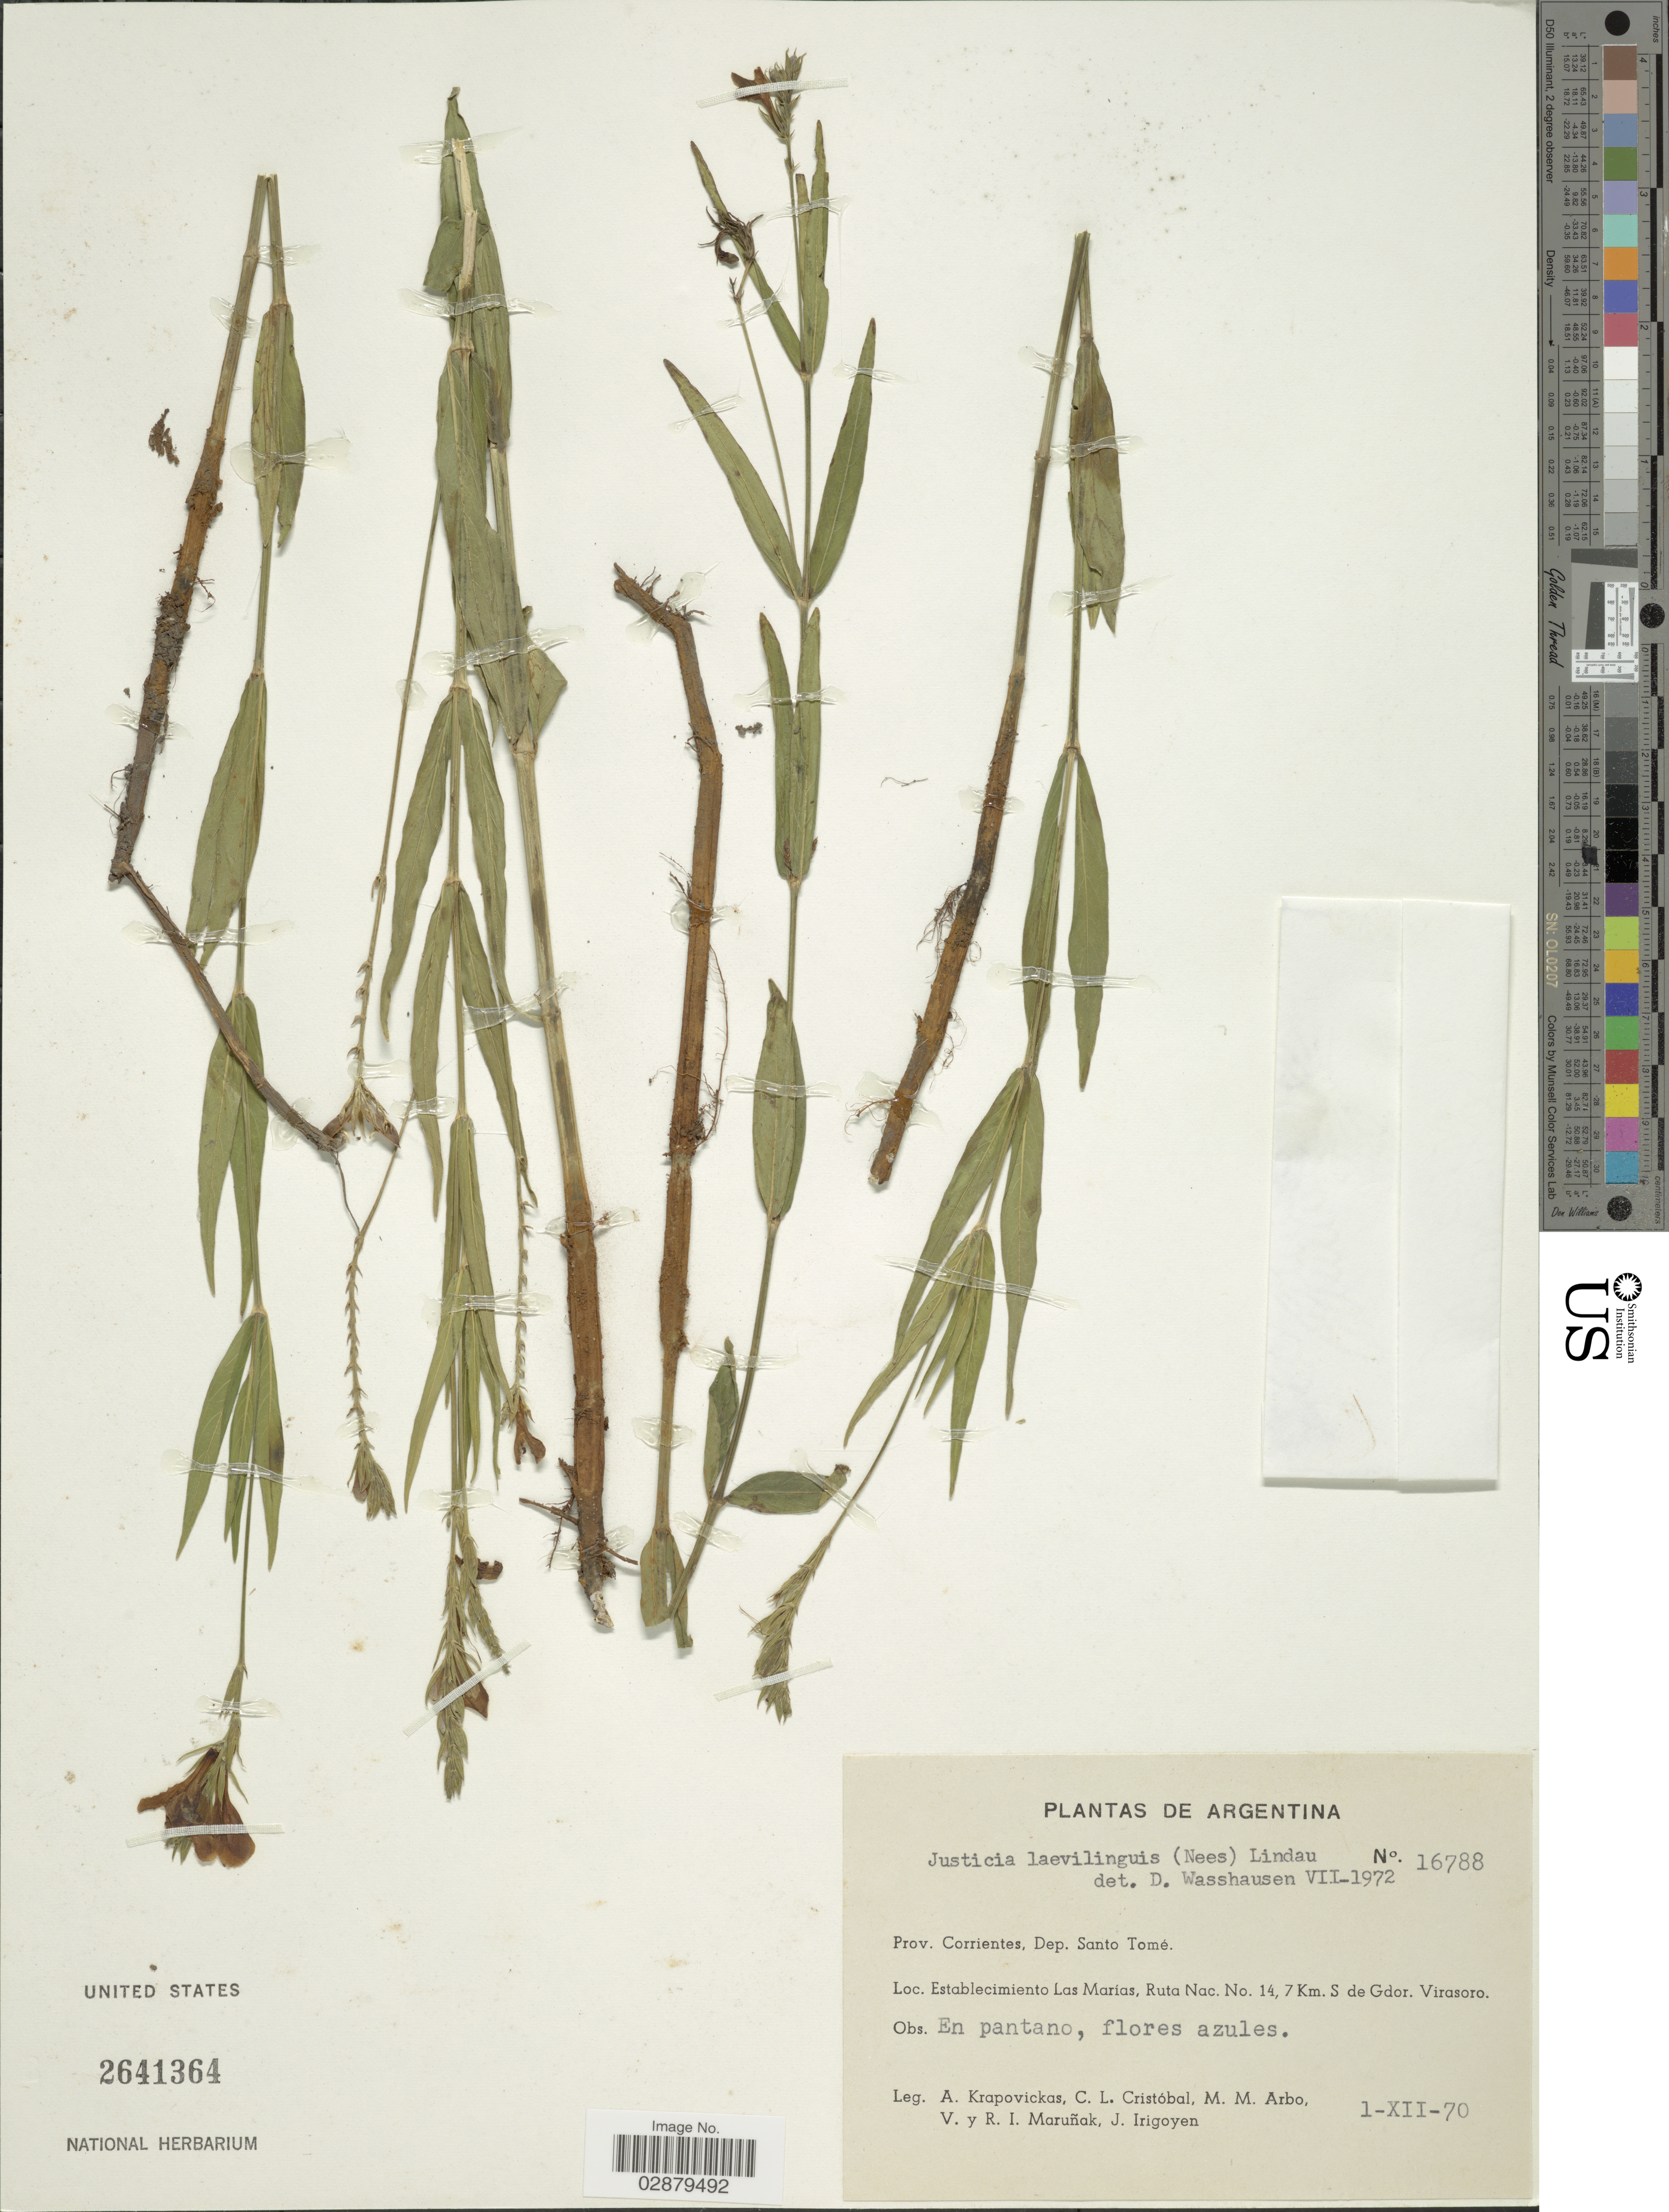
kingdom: Plantae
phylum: Tracheophyta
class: Magnoliopsida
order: Lamiales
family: Acanthaceae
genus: Justicia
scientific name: Justicia laevilinguis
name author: (Nees) Lindau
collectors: A. Krapovickas, C. L. Cristóbal, M. M. Arbo, V. Maruñak & et al.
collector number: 16788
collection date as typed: Transcribed d/m/y: 1/12/70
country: Argentina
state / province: Corrientes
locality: Dep. San Tomé. Establecimiento Las marías, Ruta Nac. No. 14, 7 Km. S de Gdor. Virasoro.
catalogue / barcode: US 2641364